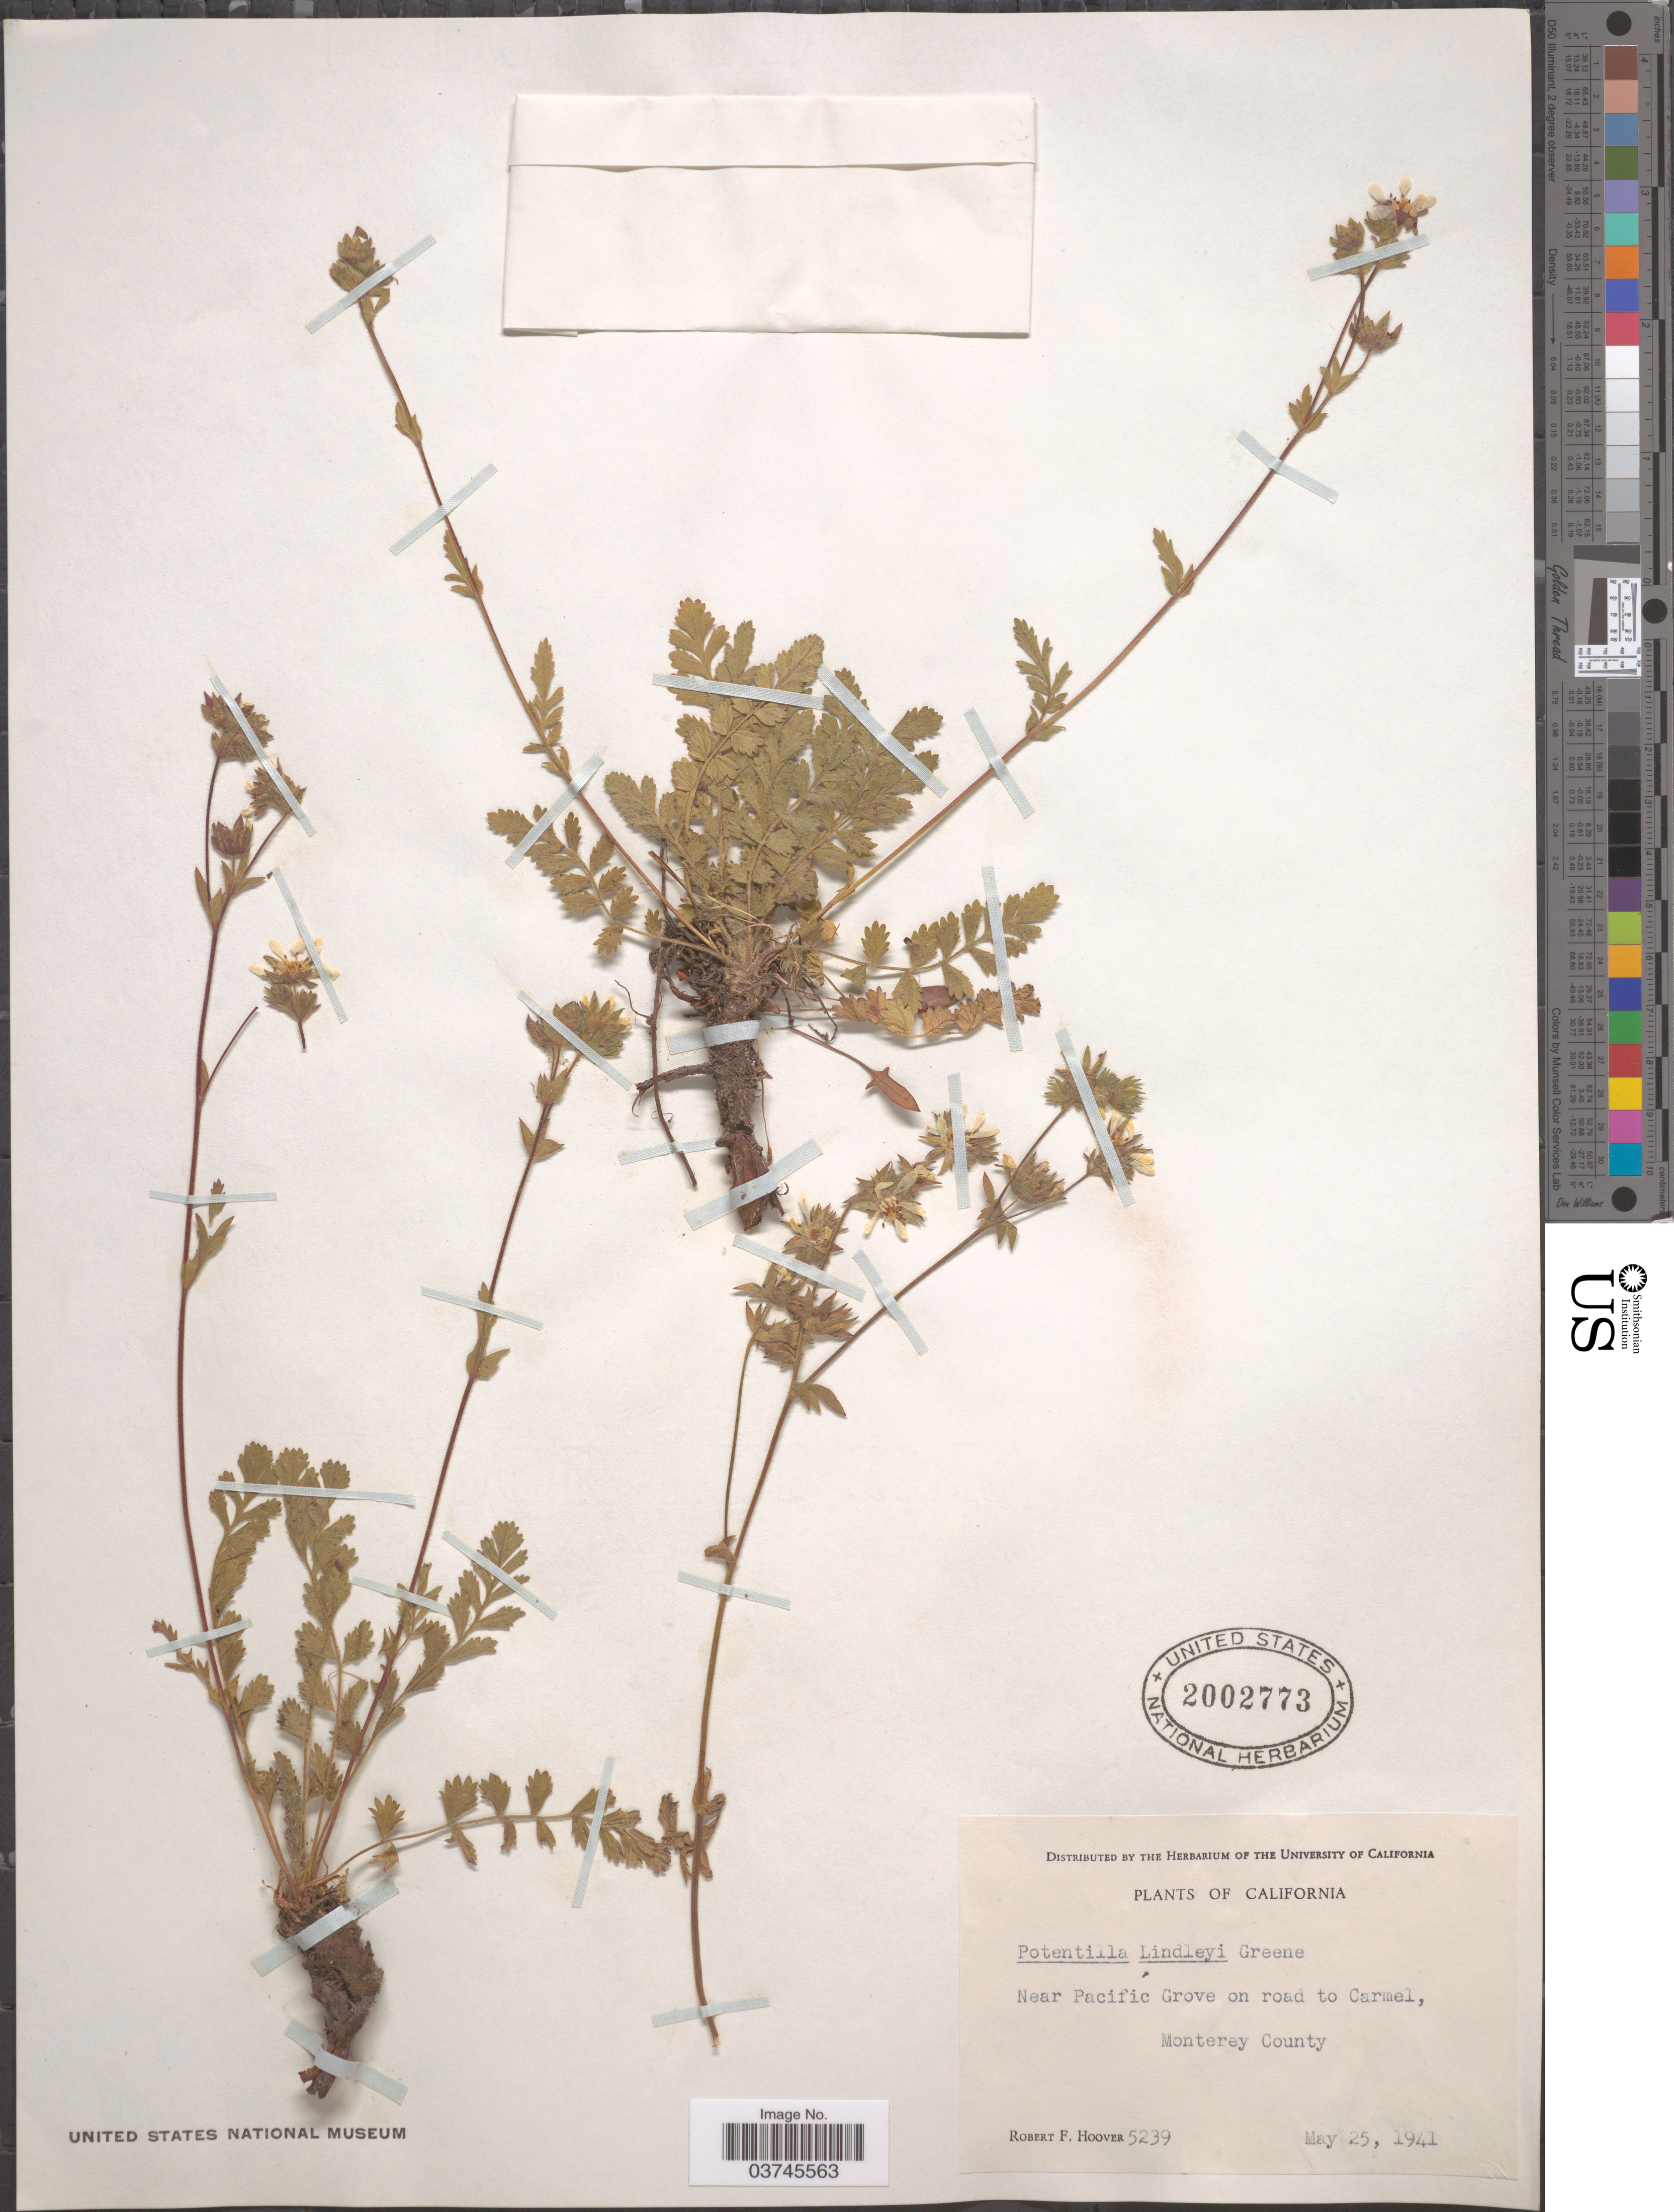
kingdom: Plantae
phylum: Tracheophyta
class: Magnoliopsida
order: Rosales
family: Rosaceae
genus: Potentilla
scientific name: Potentilla lindleyi var. lindleyi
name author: Greene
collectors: R. F. Hoover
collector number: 5239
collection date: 1941-05-25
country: United States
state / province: California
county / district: Monterey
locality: Near Pacific Grove on road to Carmel, Monterey County.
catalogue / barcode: US 2002773